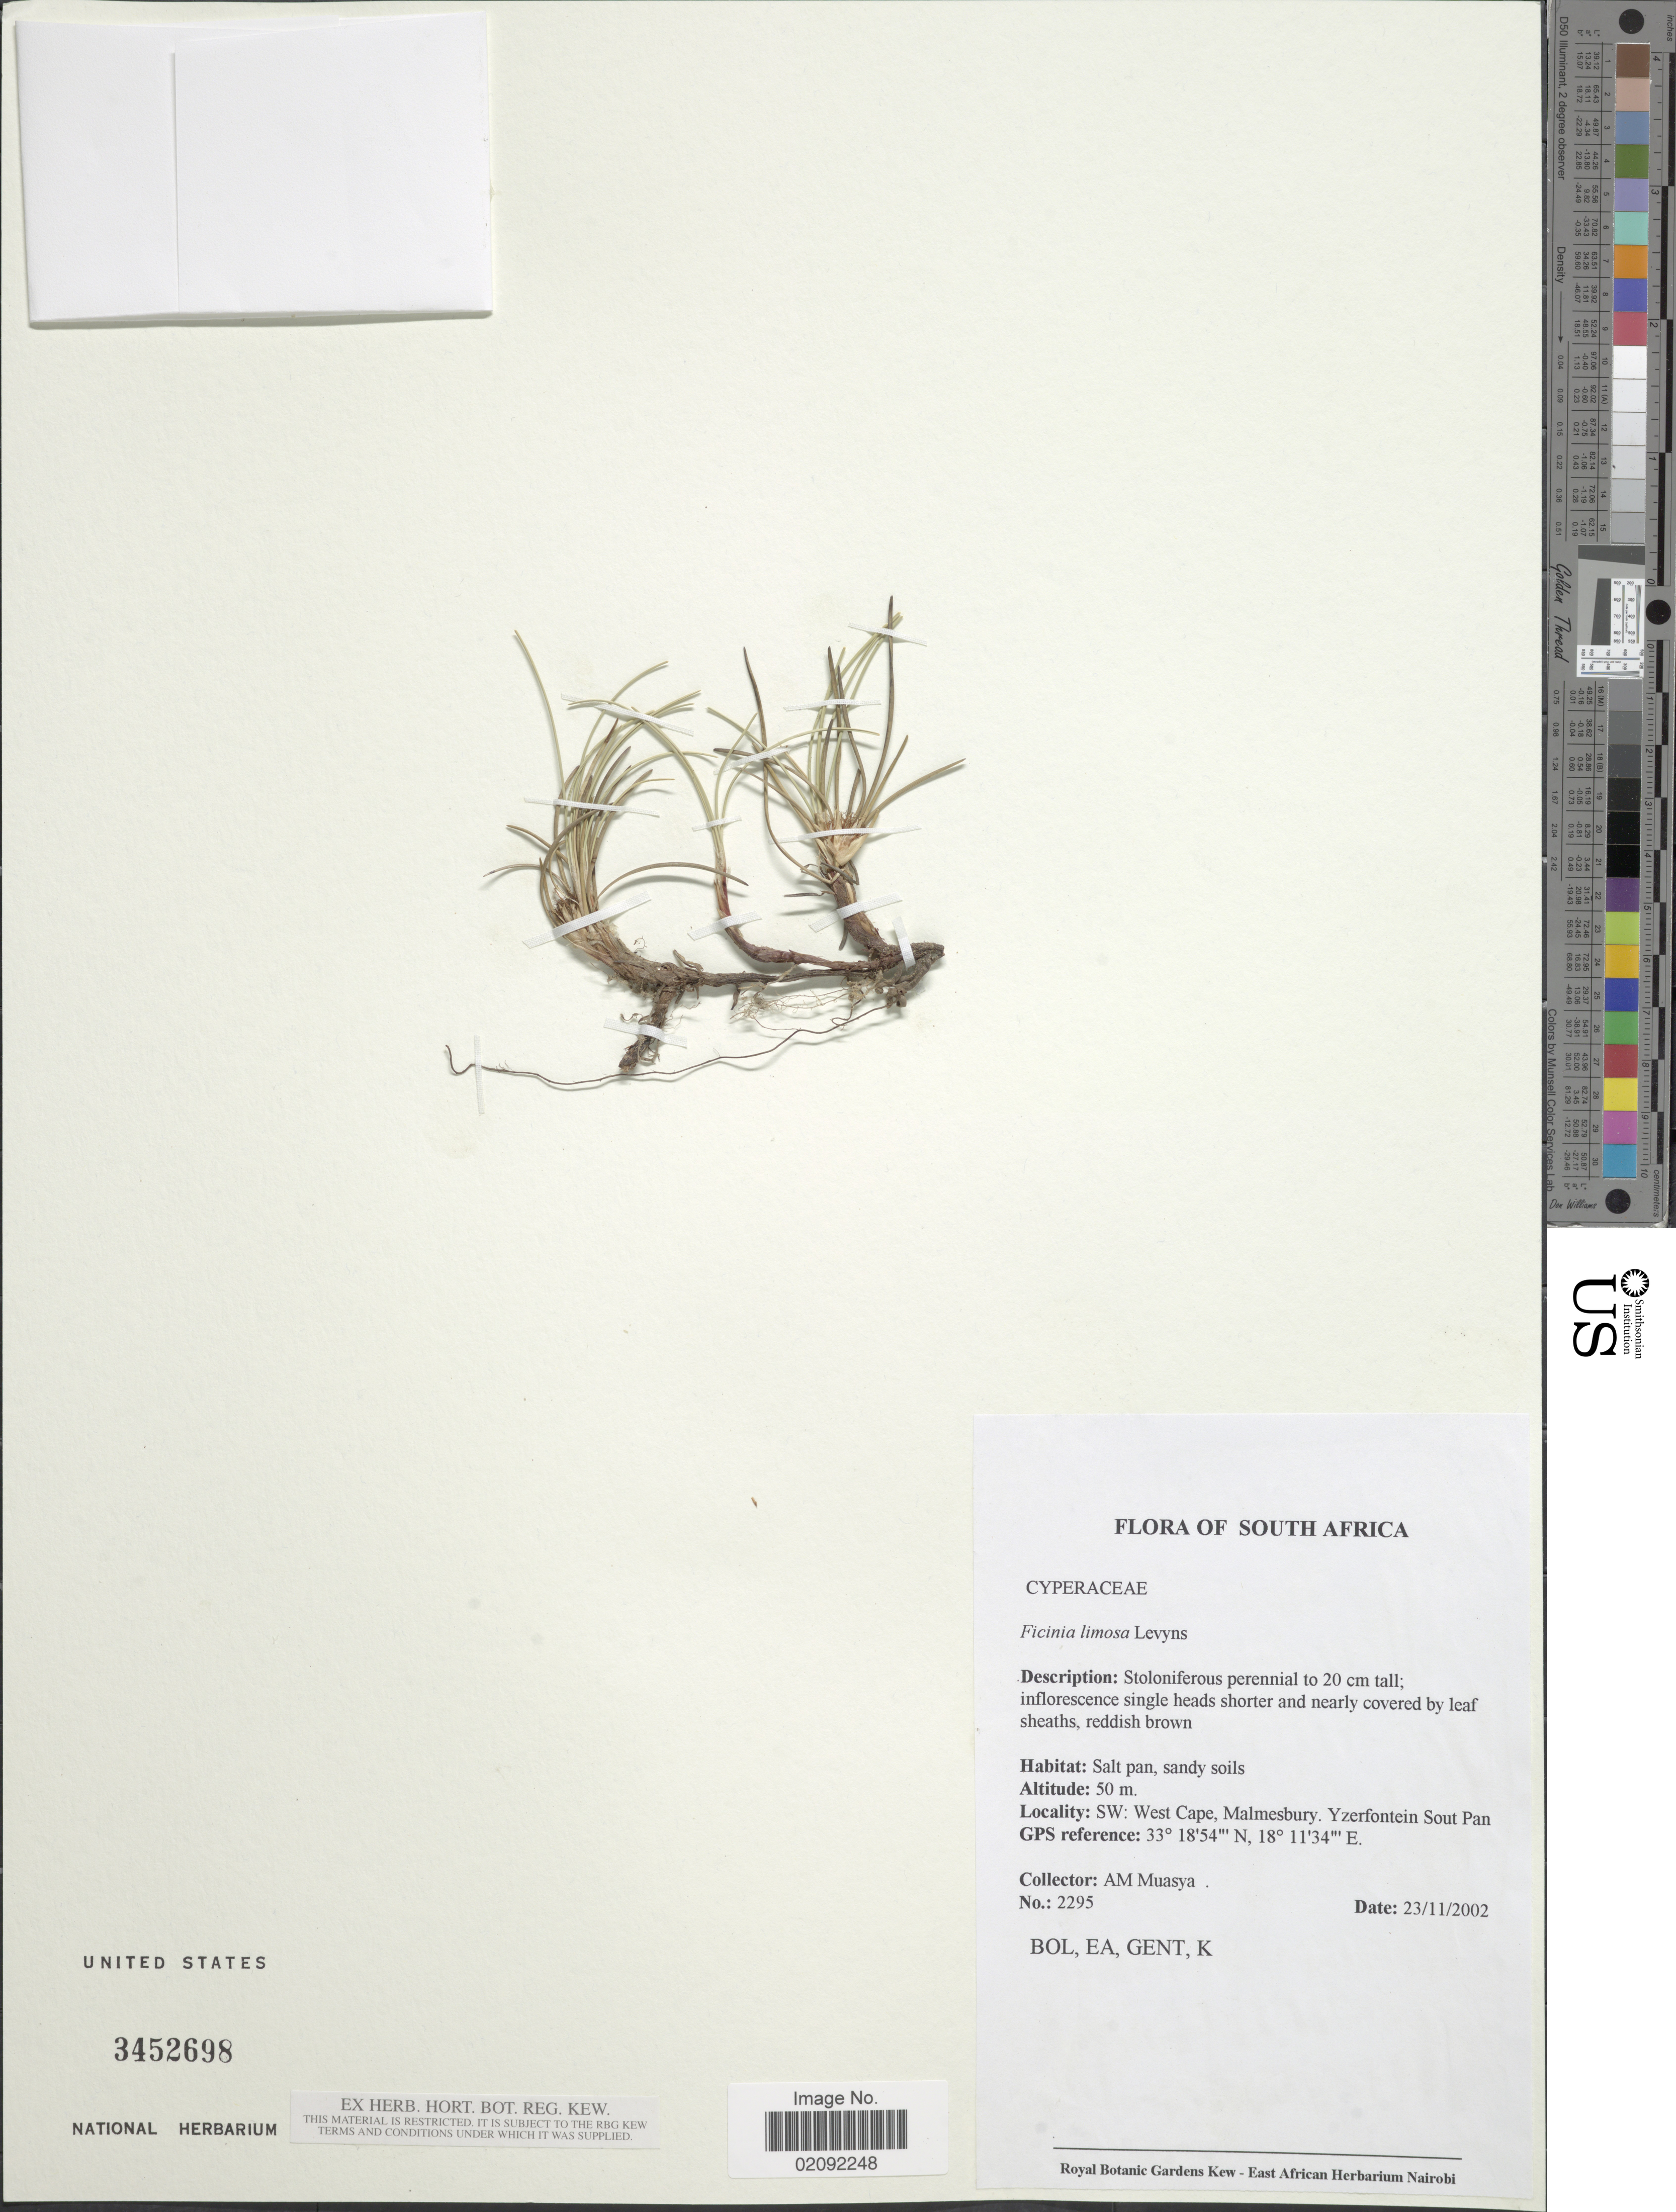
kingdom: Plantae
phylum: Tracheophyta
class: Liliopsida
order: Poales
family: Cyperaceae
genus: Ficinia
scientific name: Ficinia pygmaea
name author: Boeckeler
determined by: Strong, Mark T., (BOT), Smithsonian Institution - National Museum of Natural History (UNITED STATES)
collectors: A. Muasya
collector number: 2295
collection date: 2002-11-23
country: South Africa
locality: SW: West Cape, Malmesbury. Yzerfontein Sout Pan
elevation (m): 50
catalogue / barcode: US 3452698